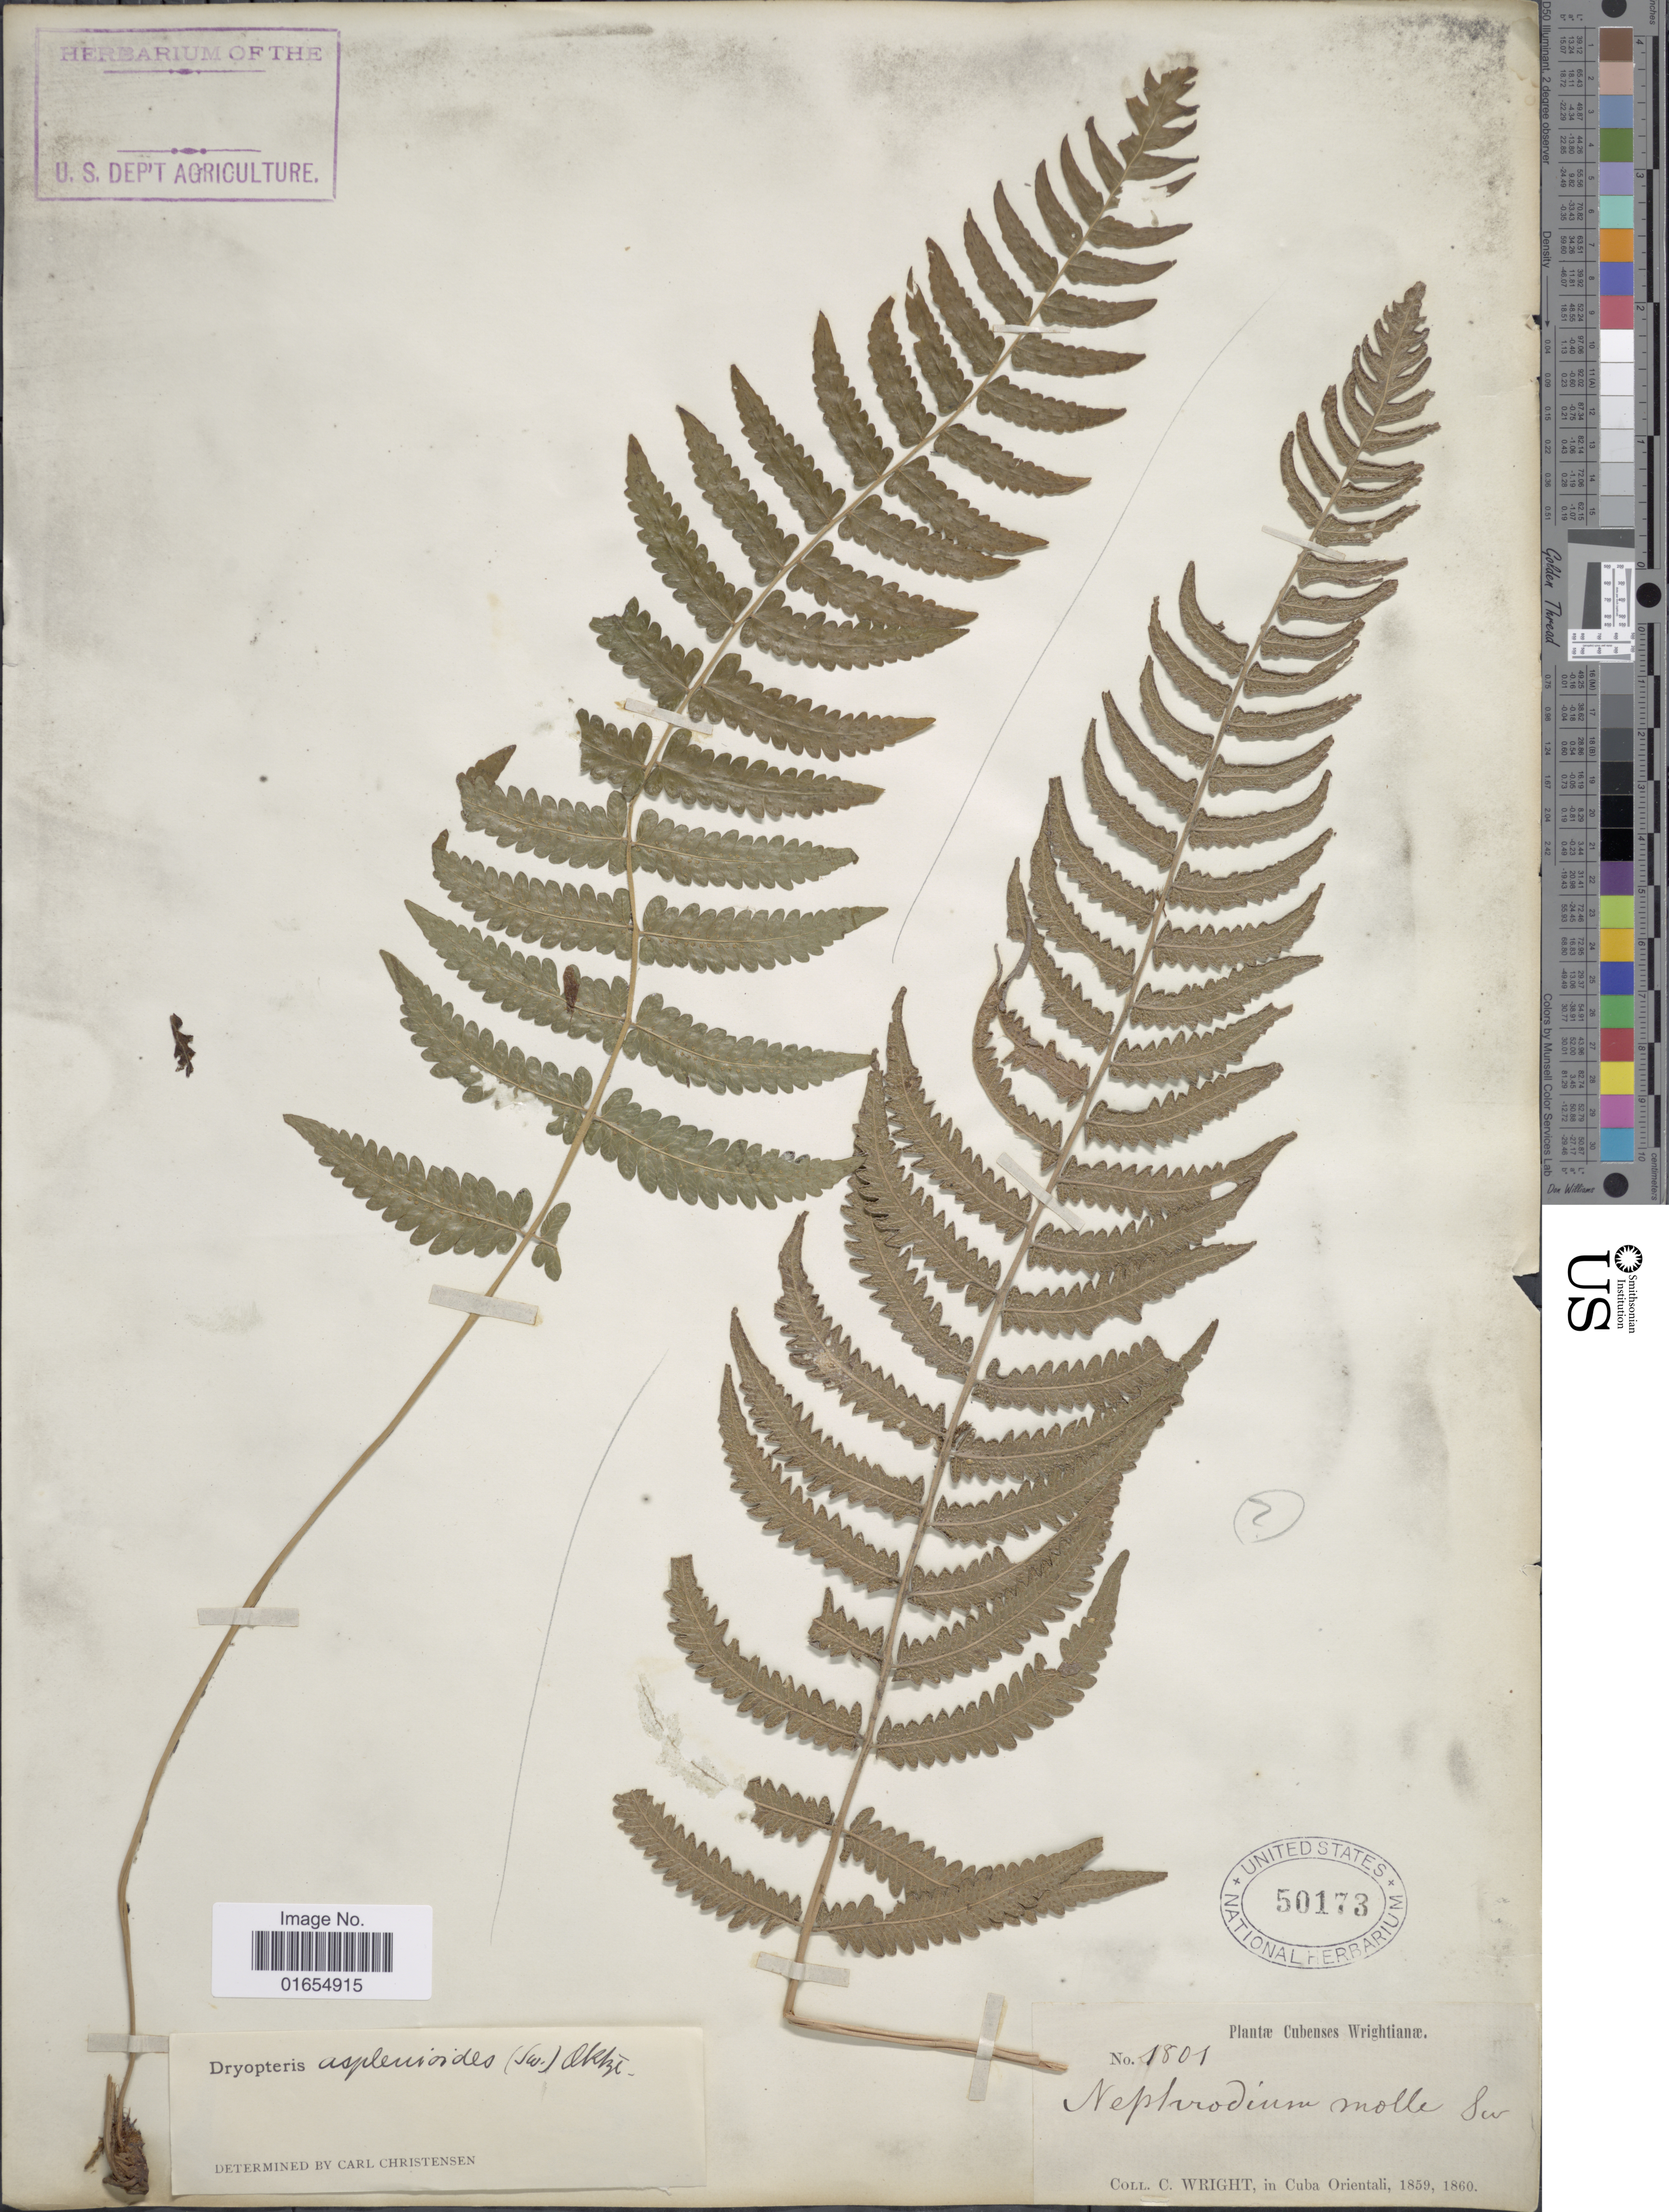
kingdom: Plantae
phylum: Tracheophyta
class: Polypodiopsida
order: Polypodiales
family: Thelypteridaceae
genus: Goniopteris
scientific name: Goniopteris retroflexa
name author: (L.) Pic. Serm.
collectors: C. Wright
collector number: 1801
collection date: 1859/1860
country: Cuba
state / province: Oriente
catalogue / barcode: US 50173